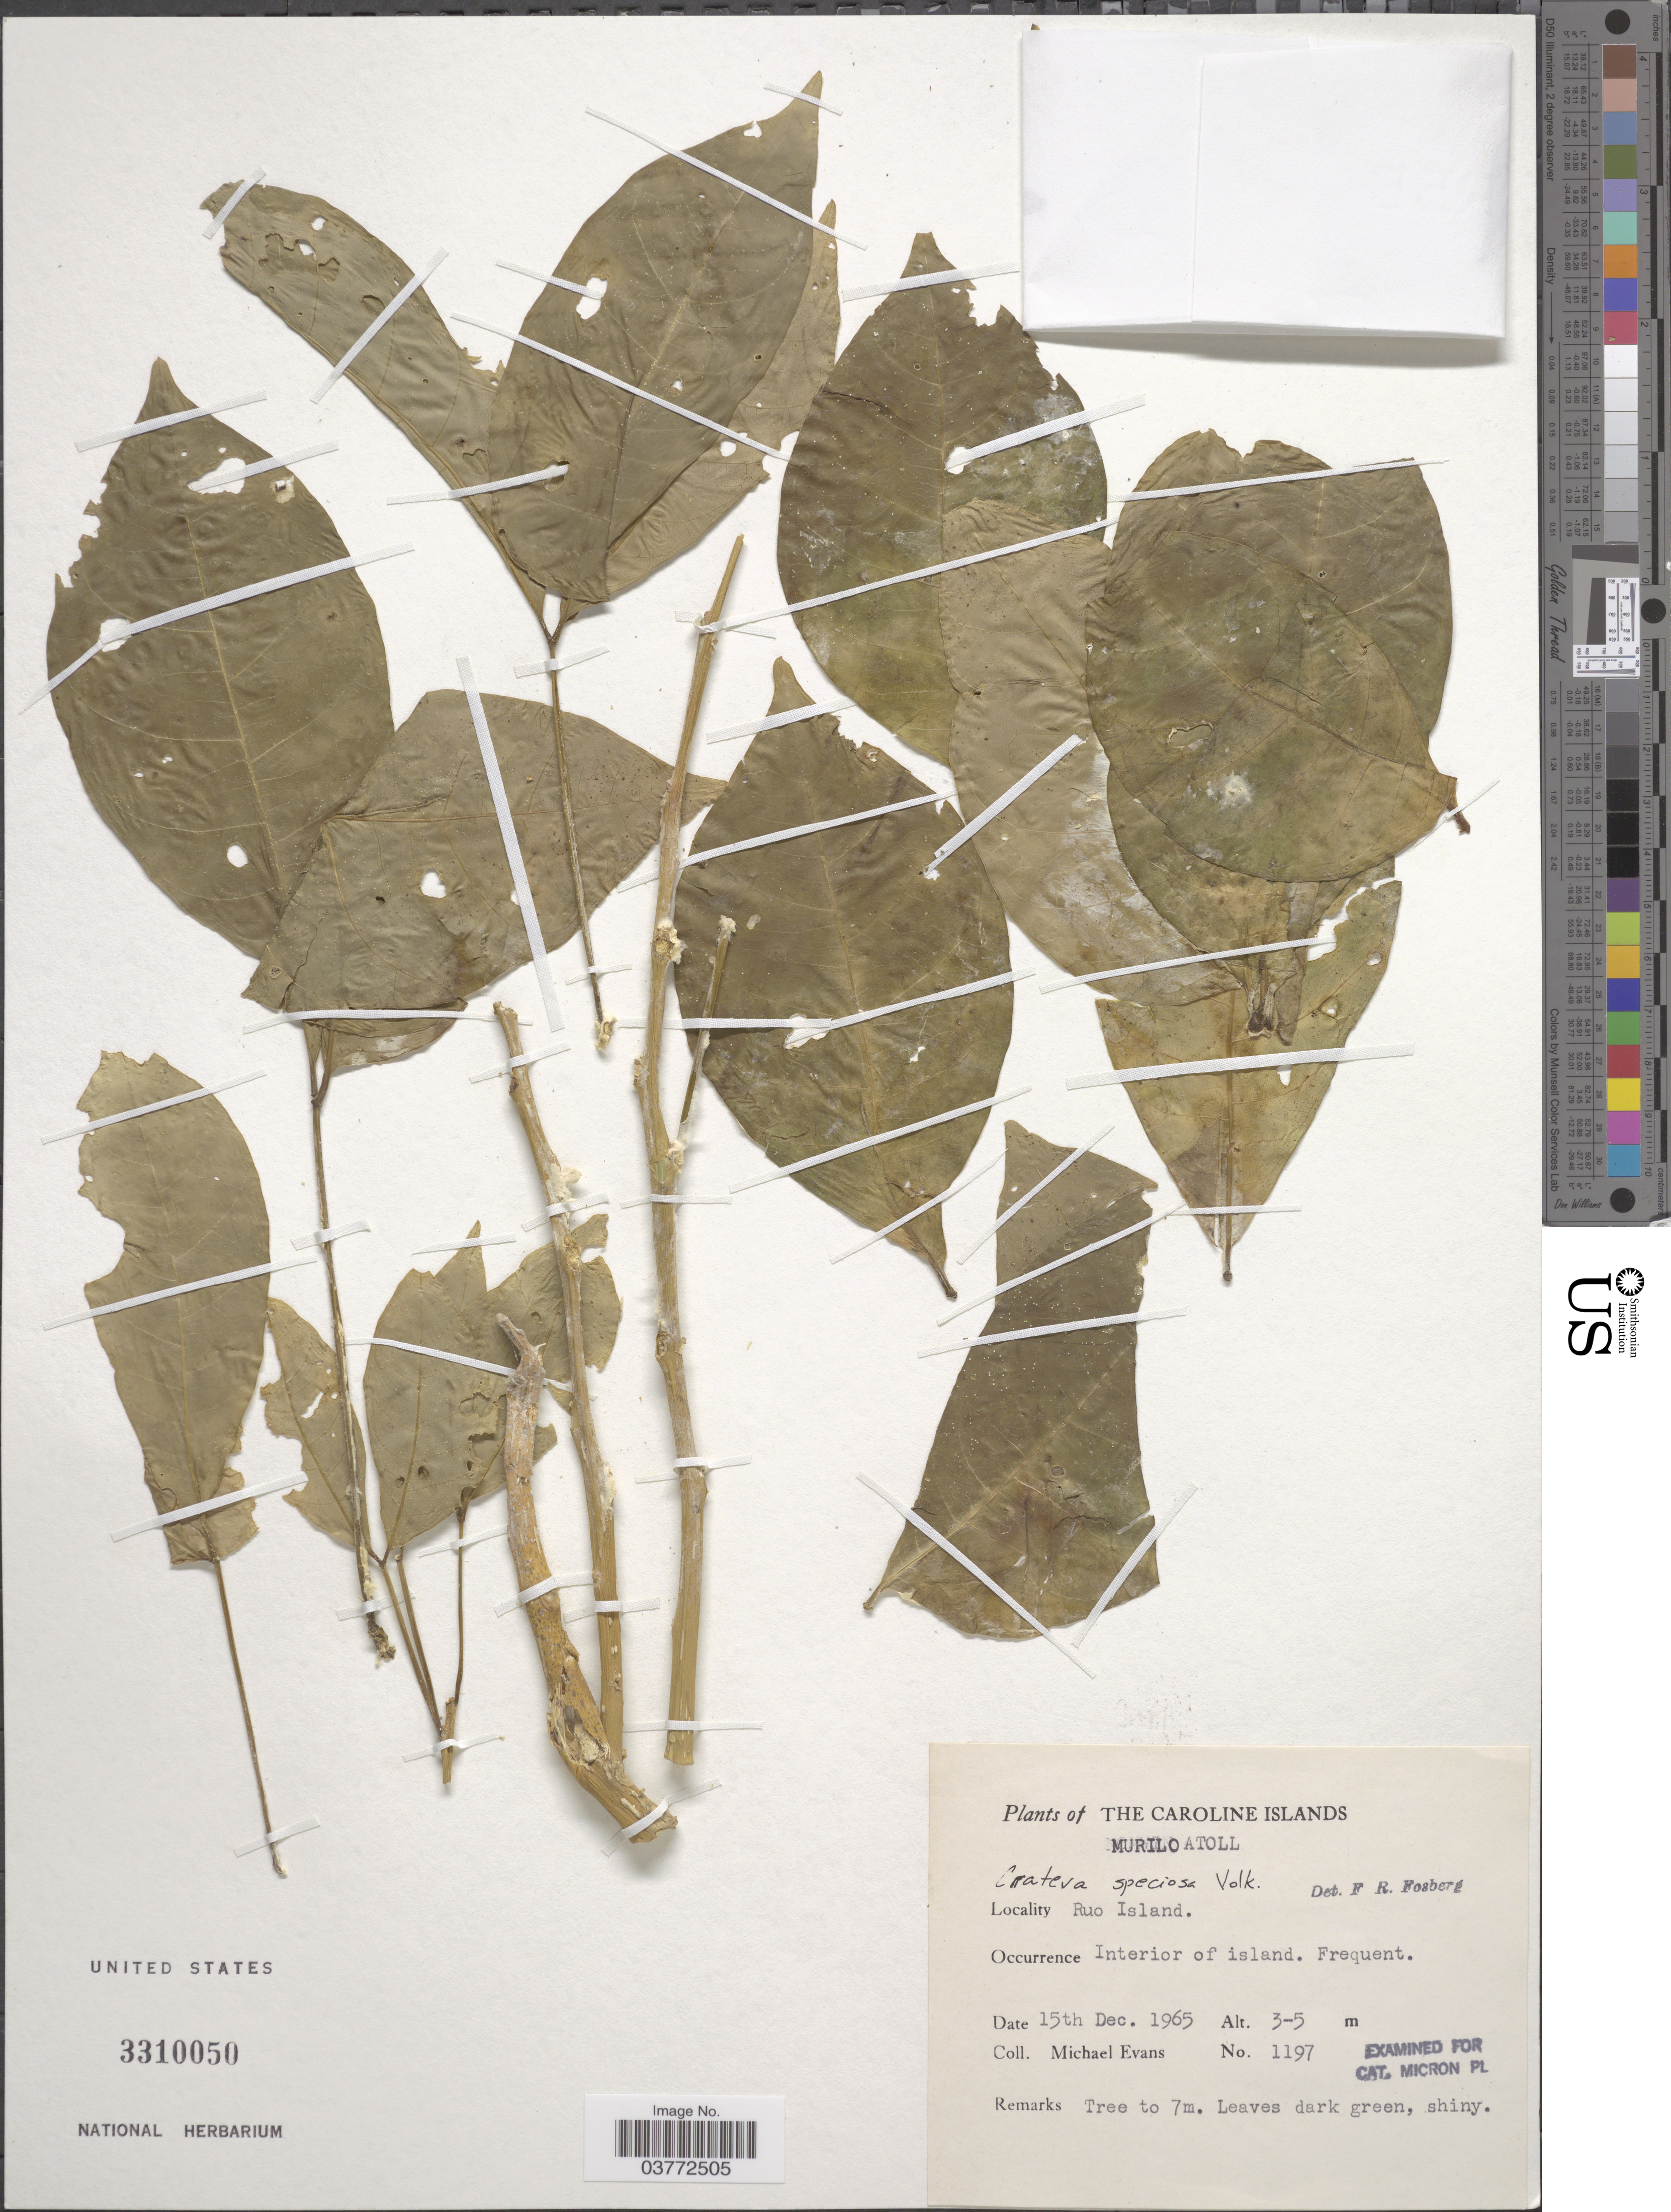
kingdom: Plantae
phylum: Tracheophyta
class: Magnoliopsida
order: Brassicales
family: Capparaceae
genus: Crateva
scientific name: Crateva speciosa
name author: Volkens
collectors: M. Evans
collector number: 1197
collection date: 1965-12-15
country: Micronesia, Federated States of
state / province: Truk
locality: The Caroline Islands. Murilo Atoll. Ruo Island.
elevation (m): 3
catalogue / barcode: US 3310050